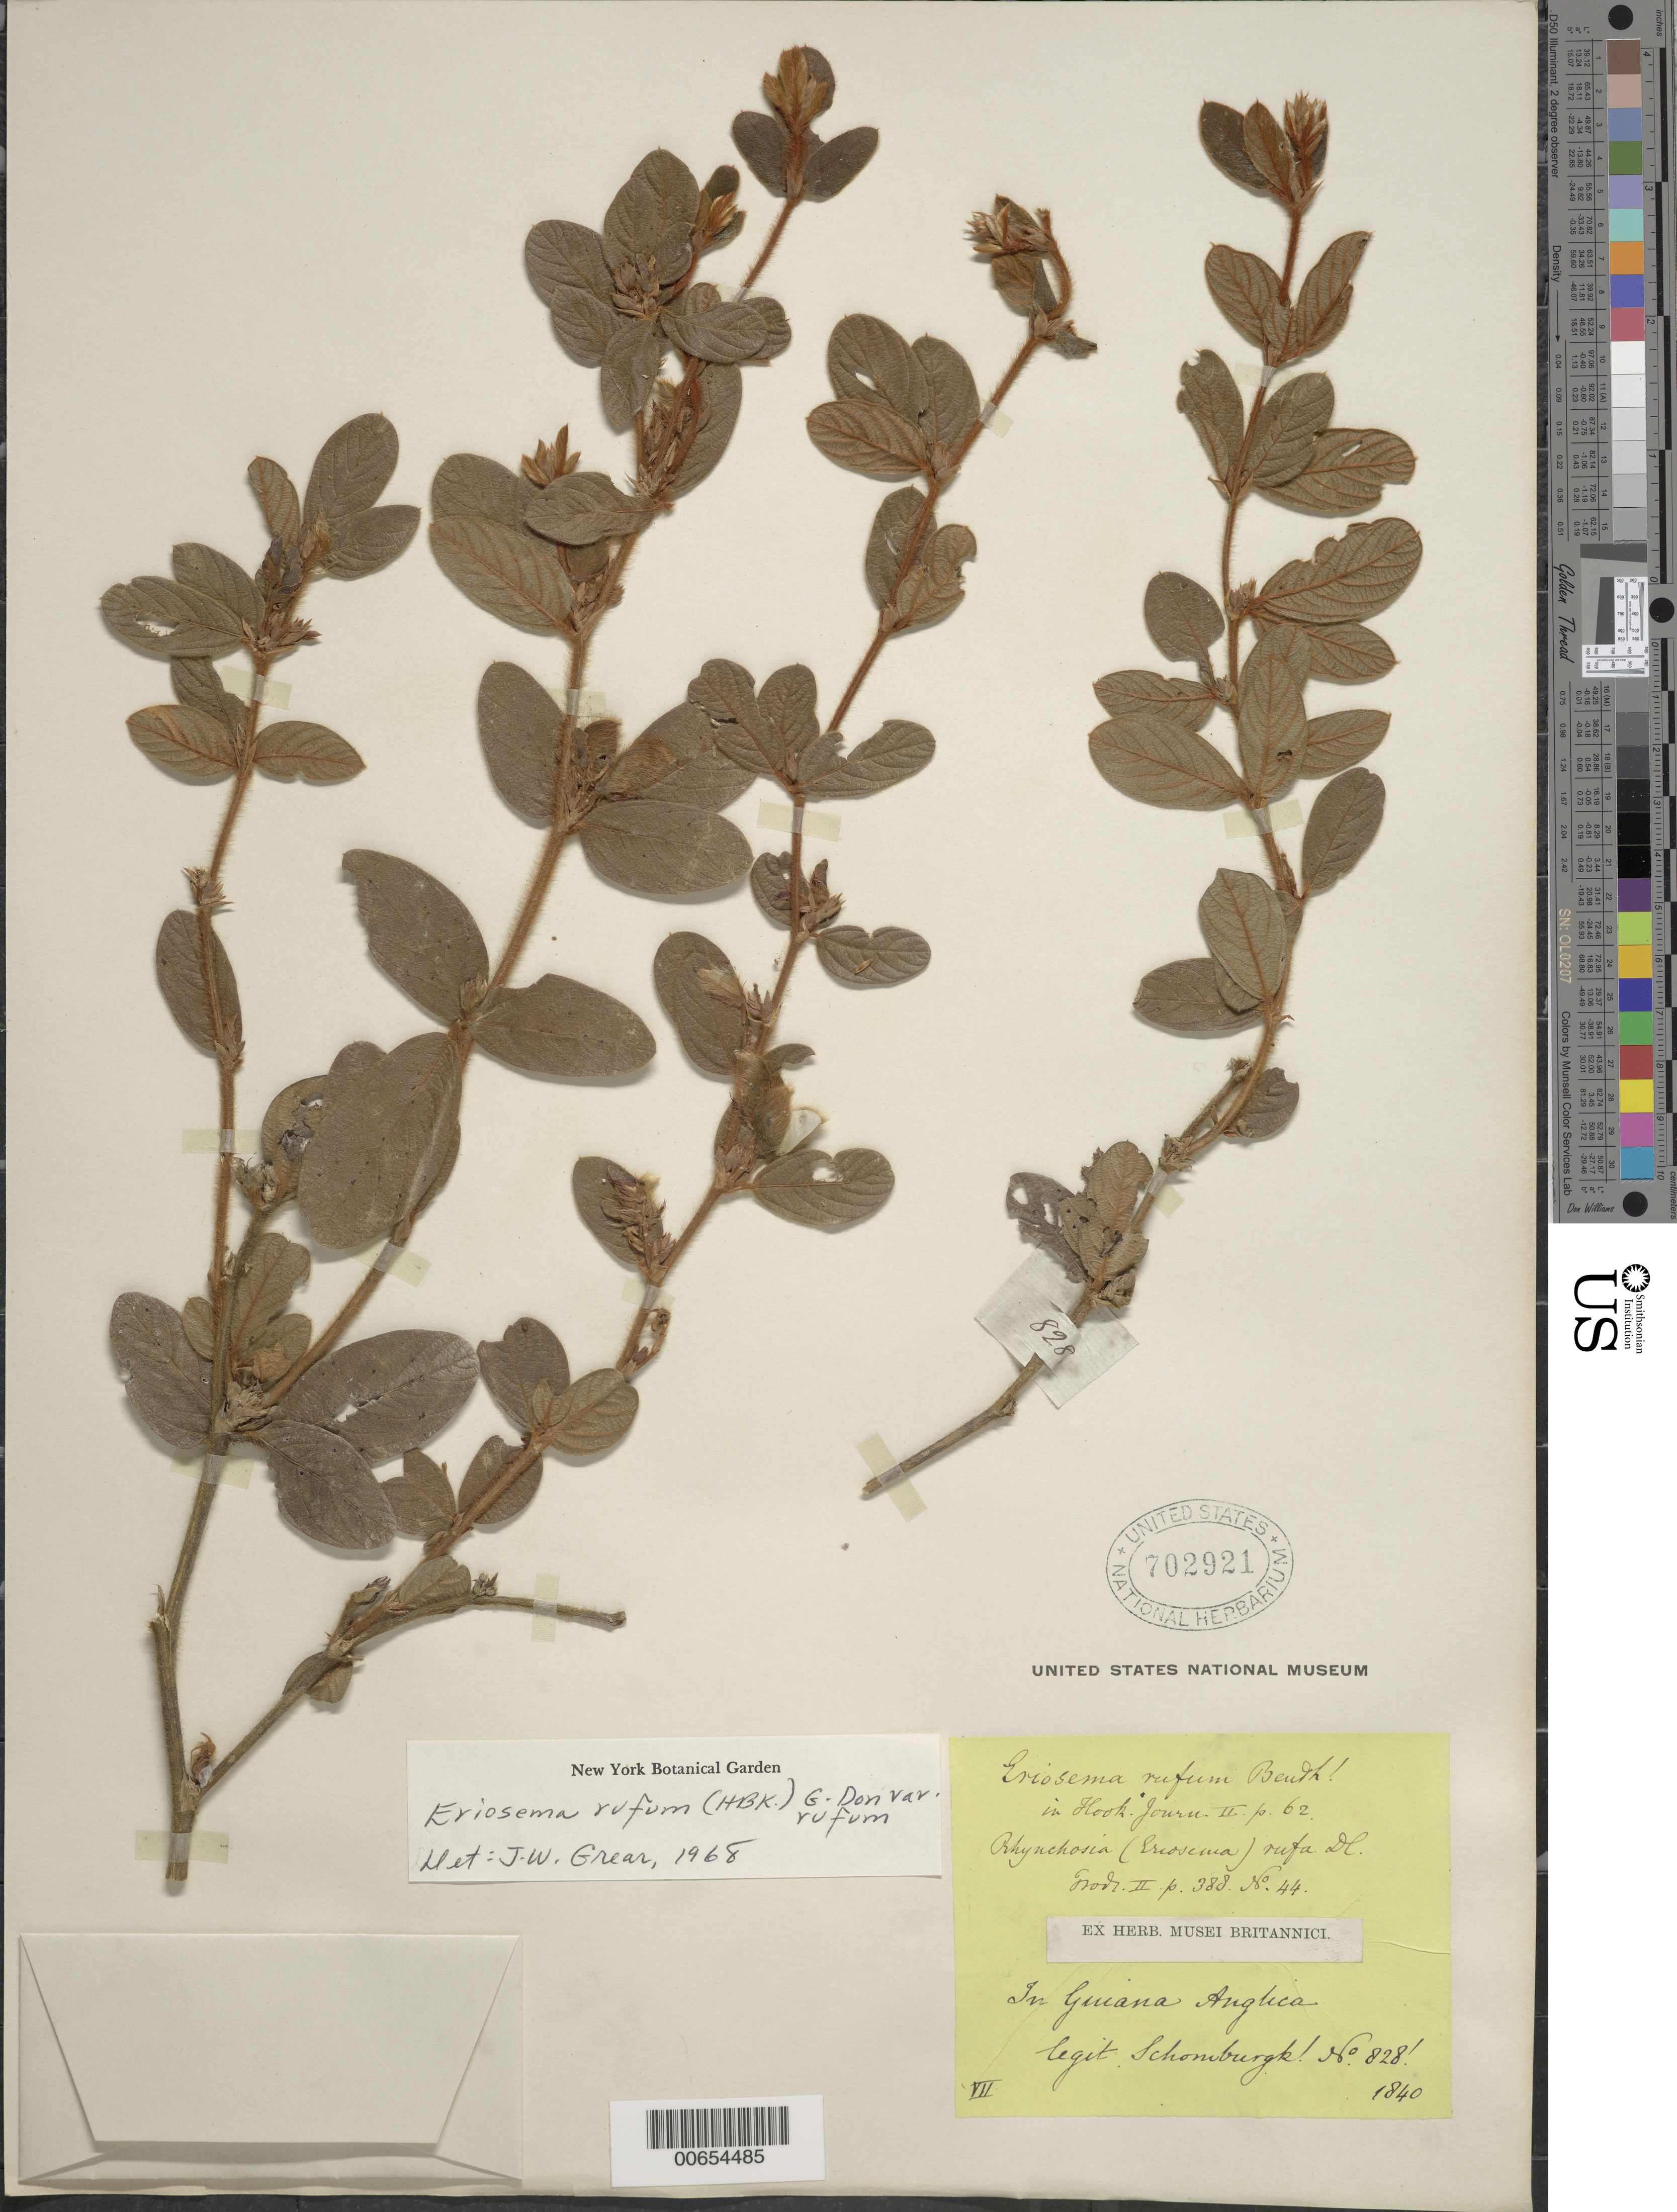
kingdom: Plantae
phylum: Tracheophyta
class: Magnoliopsida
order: Fabales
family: Fabaceae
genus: Eriosema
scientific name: Eriosema rufum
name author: (Kunth) G. Don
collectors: R. H. Schomburgk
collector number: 828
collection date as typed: July 1840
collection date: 1840-07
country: Guyana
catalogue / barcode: US 702921